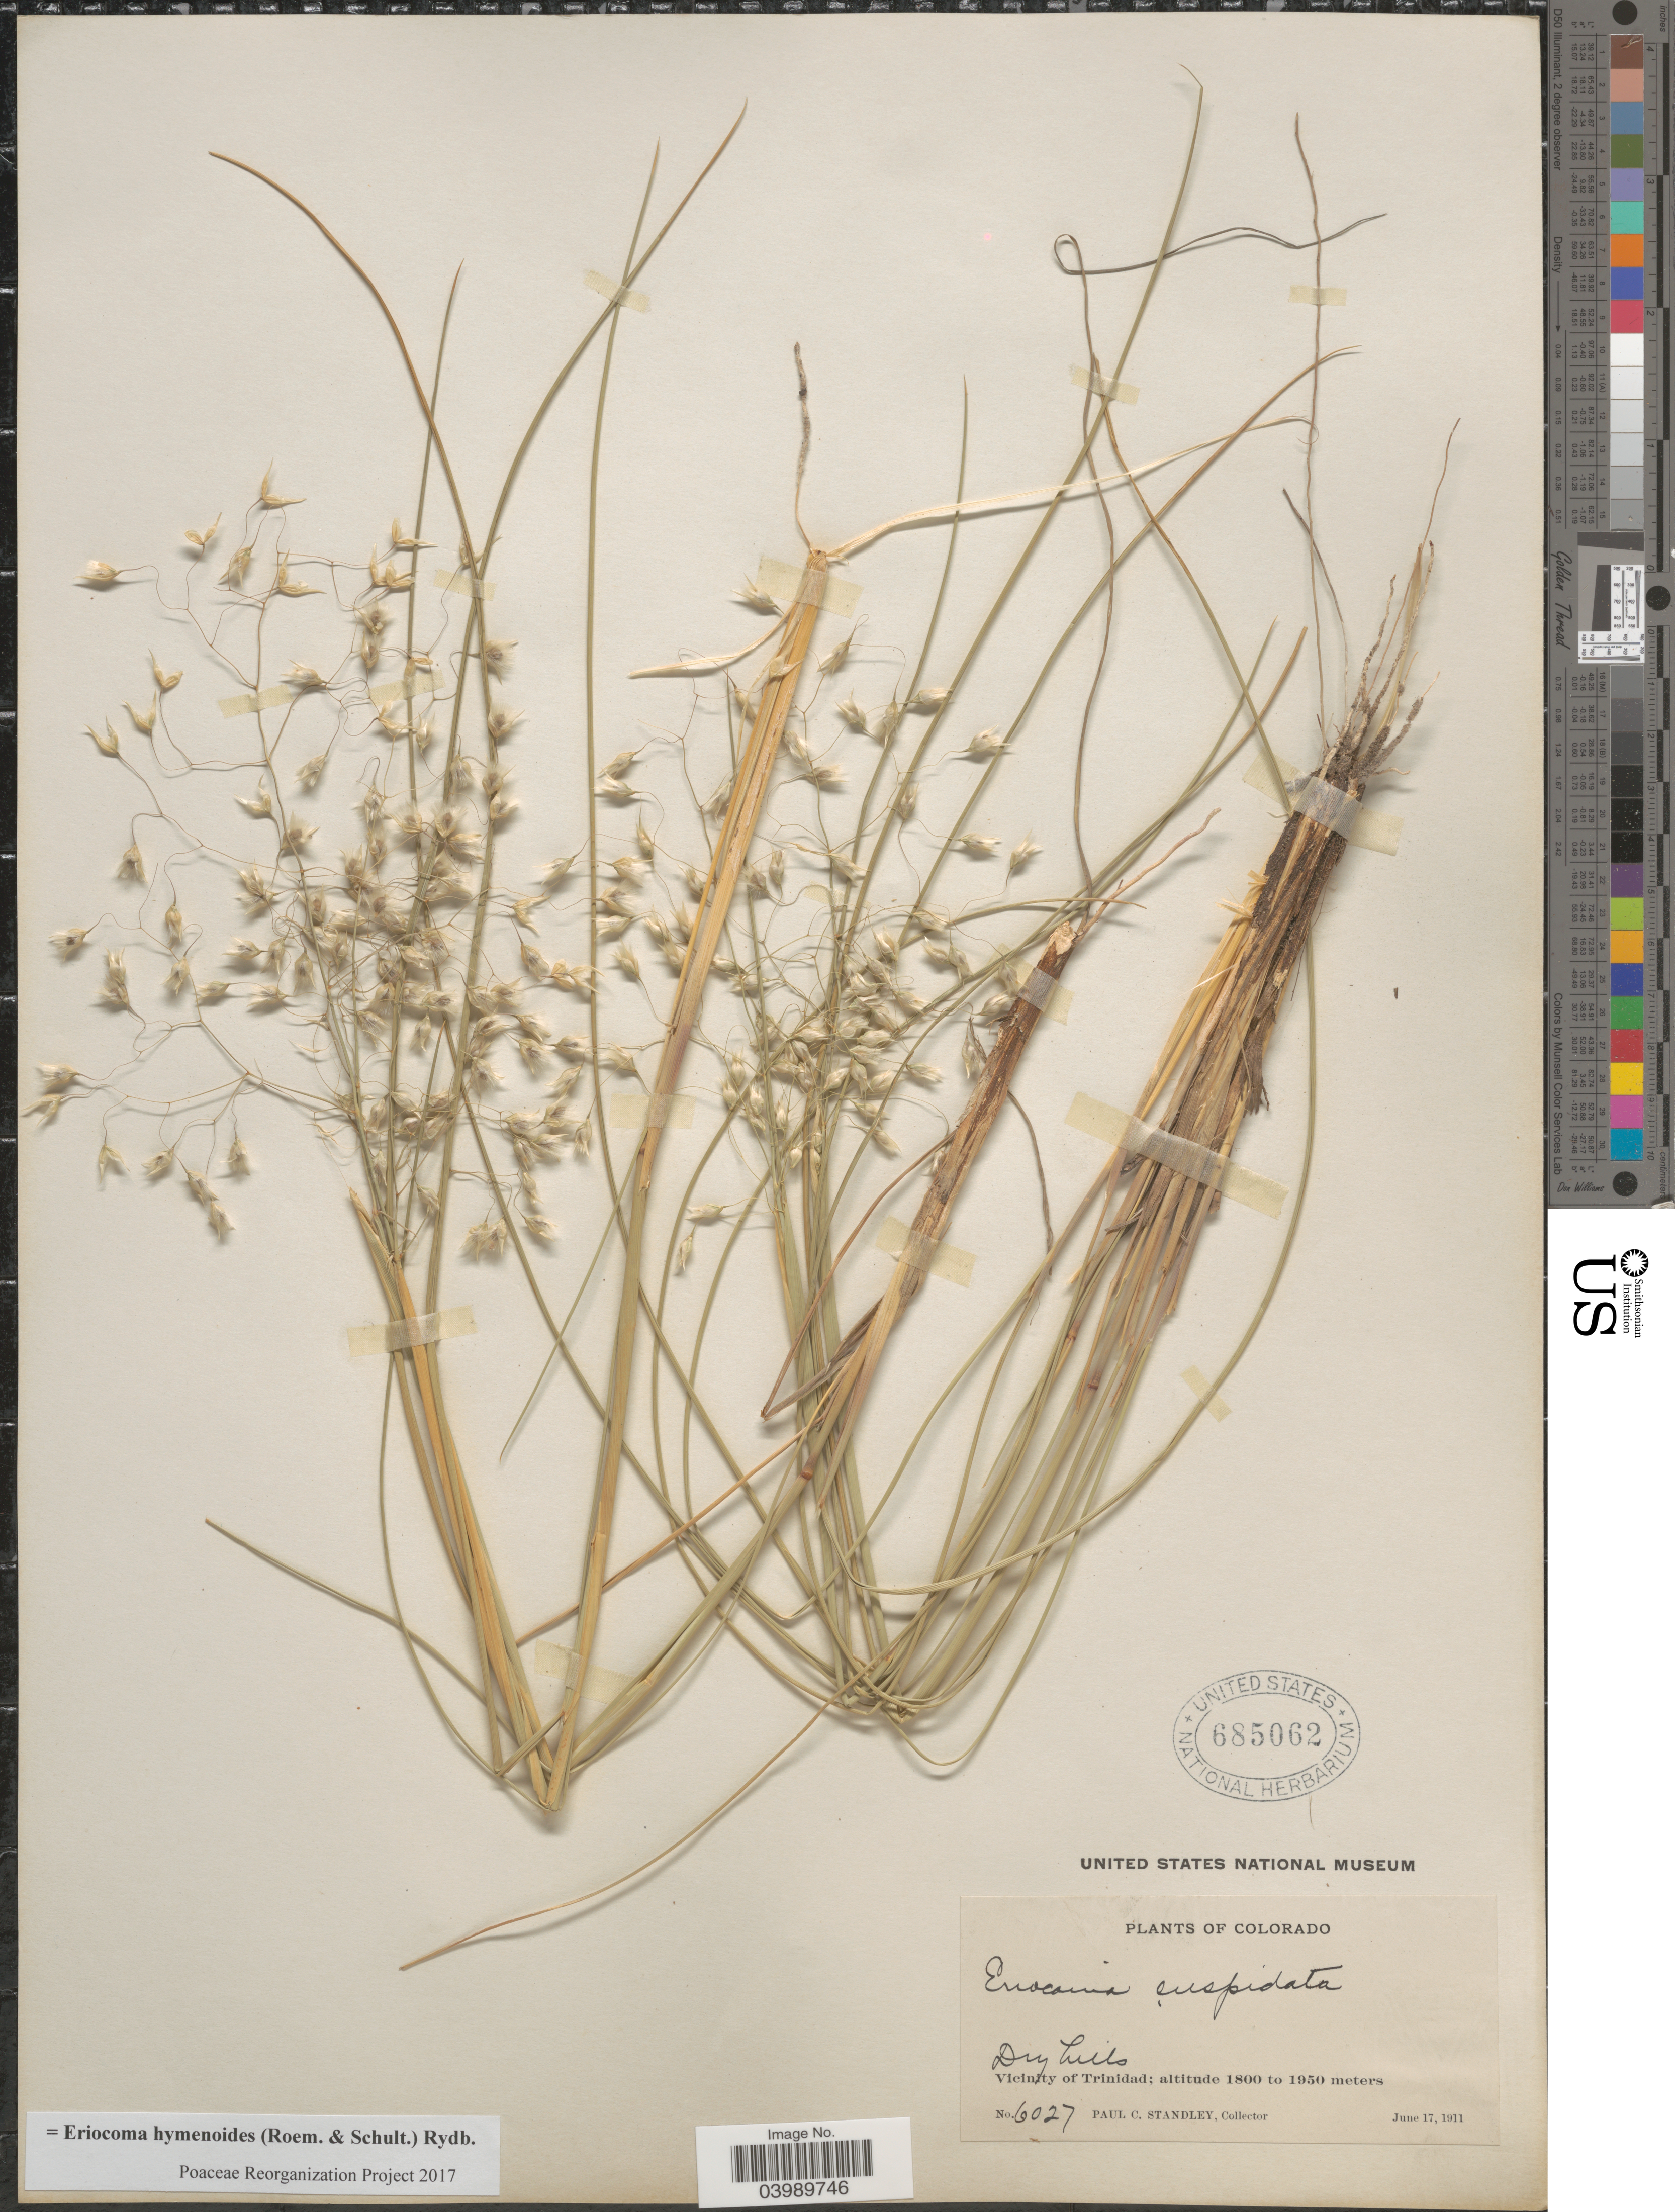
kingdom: Plantae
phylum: Tracheophyta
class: Liliopsida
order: Poales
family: Poaceae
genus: Eriocoma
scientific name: Eriocoma hymenoides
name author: (Roem. & Schult.) Rydb.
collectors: P. C. Standley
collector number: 6027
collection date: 1911-06-17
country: United States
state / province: Colorado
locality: Vicinity of Trinidad.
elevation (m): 1800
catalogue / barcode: US 685062